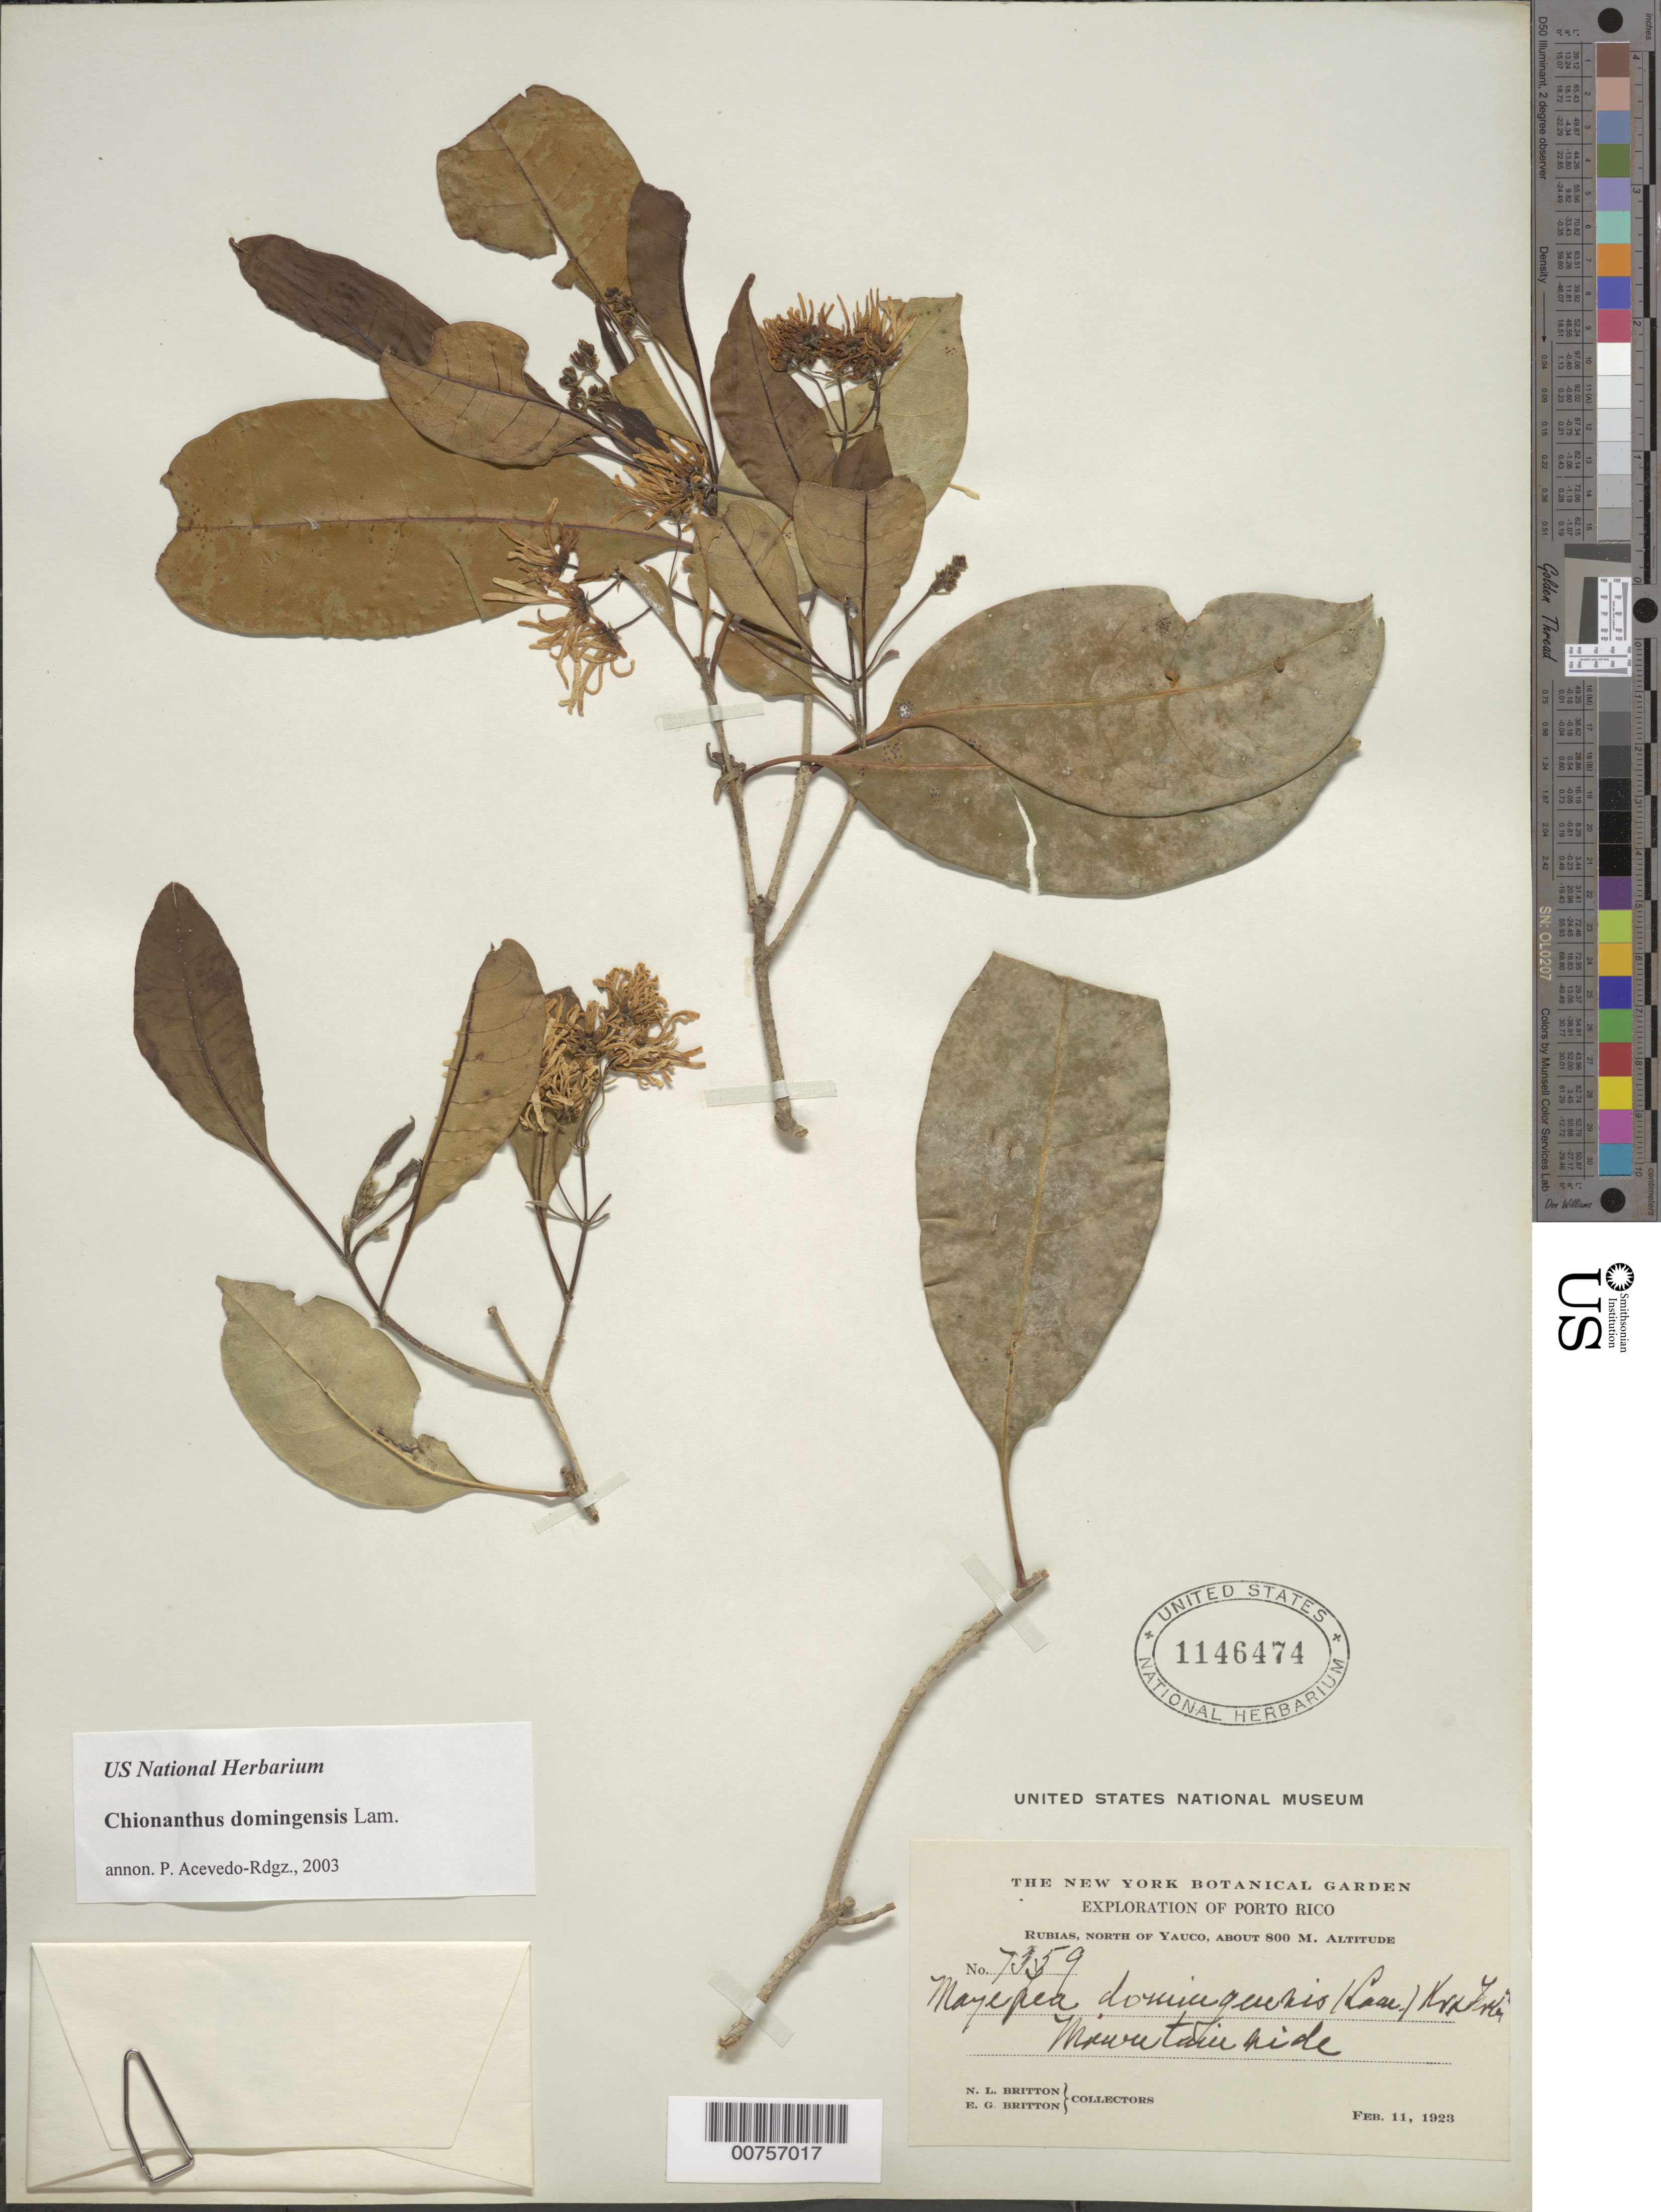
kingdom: Plantae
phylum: Tracheophyta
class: Magnoliopsida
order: Lamiales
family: Oleaceae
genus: Chionanthus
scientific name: Chionanthus domingensis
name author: Lam.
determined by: Acevedo-Rodríguez, P., (BOT), Smithsonian Institution - National Museum of Natural History (UNITED STATES)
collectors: N. Britton & E. G. Britton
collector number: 7359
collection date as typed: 11 Feb 1923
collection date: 1923-02-11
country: Puerto Rico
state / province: Yauco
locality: Rubias, North of Yauco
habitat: Mountain side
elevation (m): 800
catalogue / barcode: US 1146474